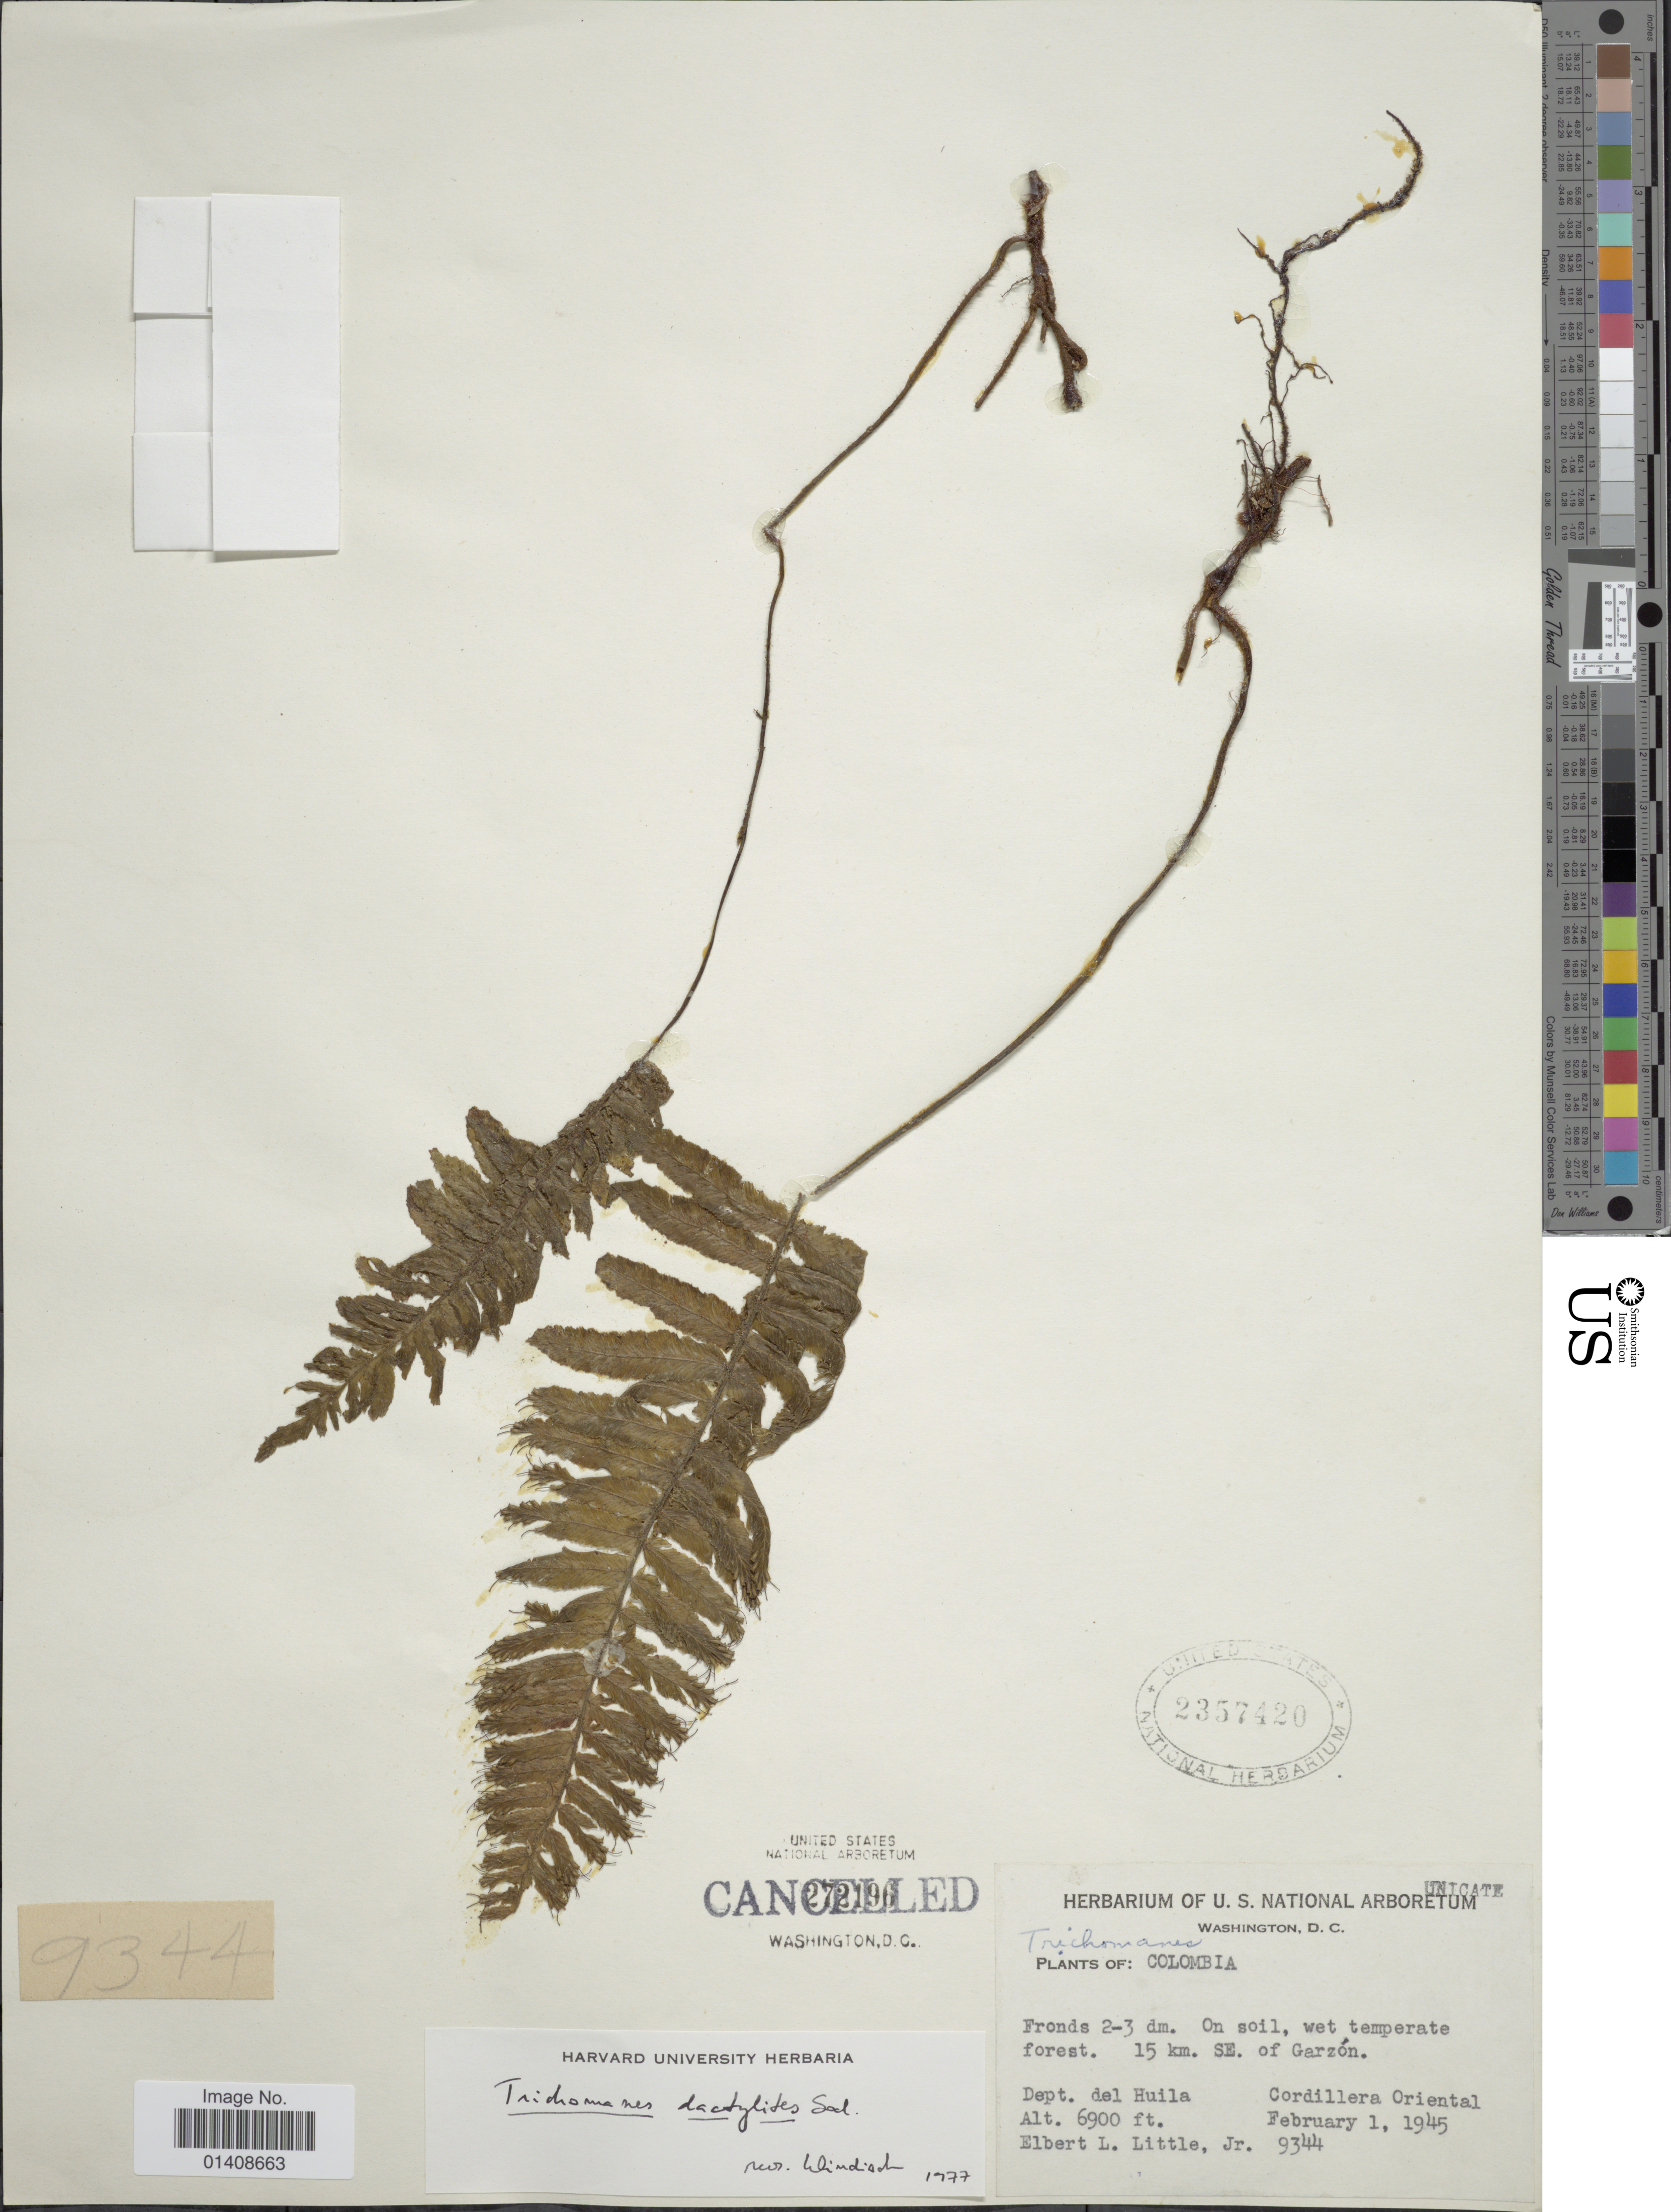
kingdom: Plantae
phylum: Tracheophyta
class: Polypodiopsida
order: Hymenophyllales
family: Hymenophyllaceae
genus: Trichomanes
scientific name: Trichomanes dactylites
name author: Sodiro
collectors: E. L. Little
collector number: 9344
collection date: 1945-02-01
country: Colombia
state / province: Huila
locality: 15 km. Se of Garzon. Cordillera Oriental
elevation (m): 2103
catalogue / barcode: US 2357420